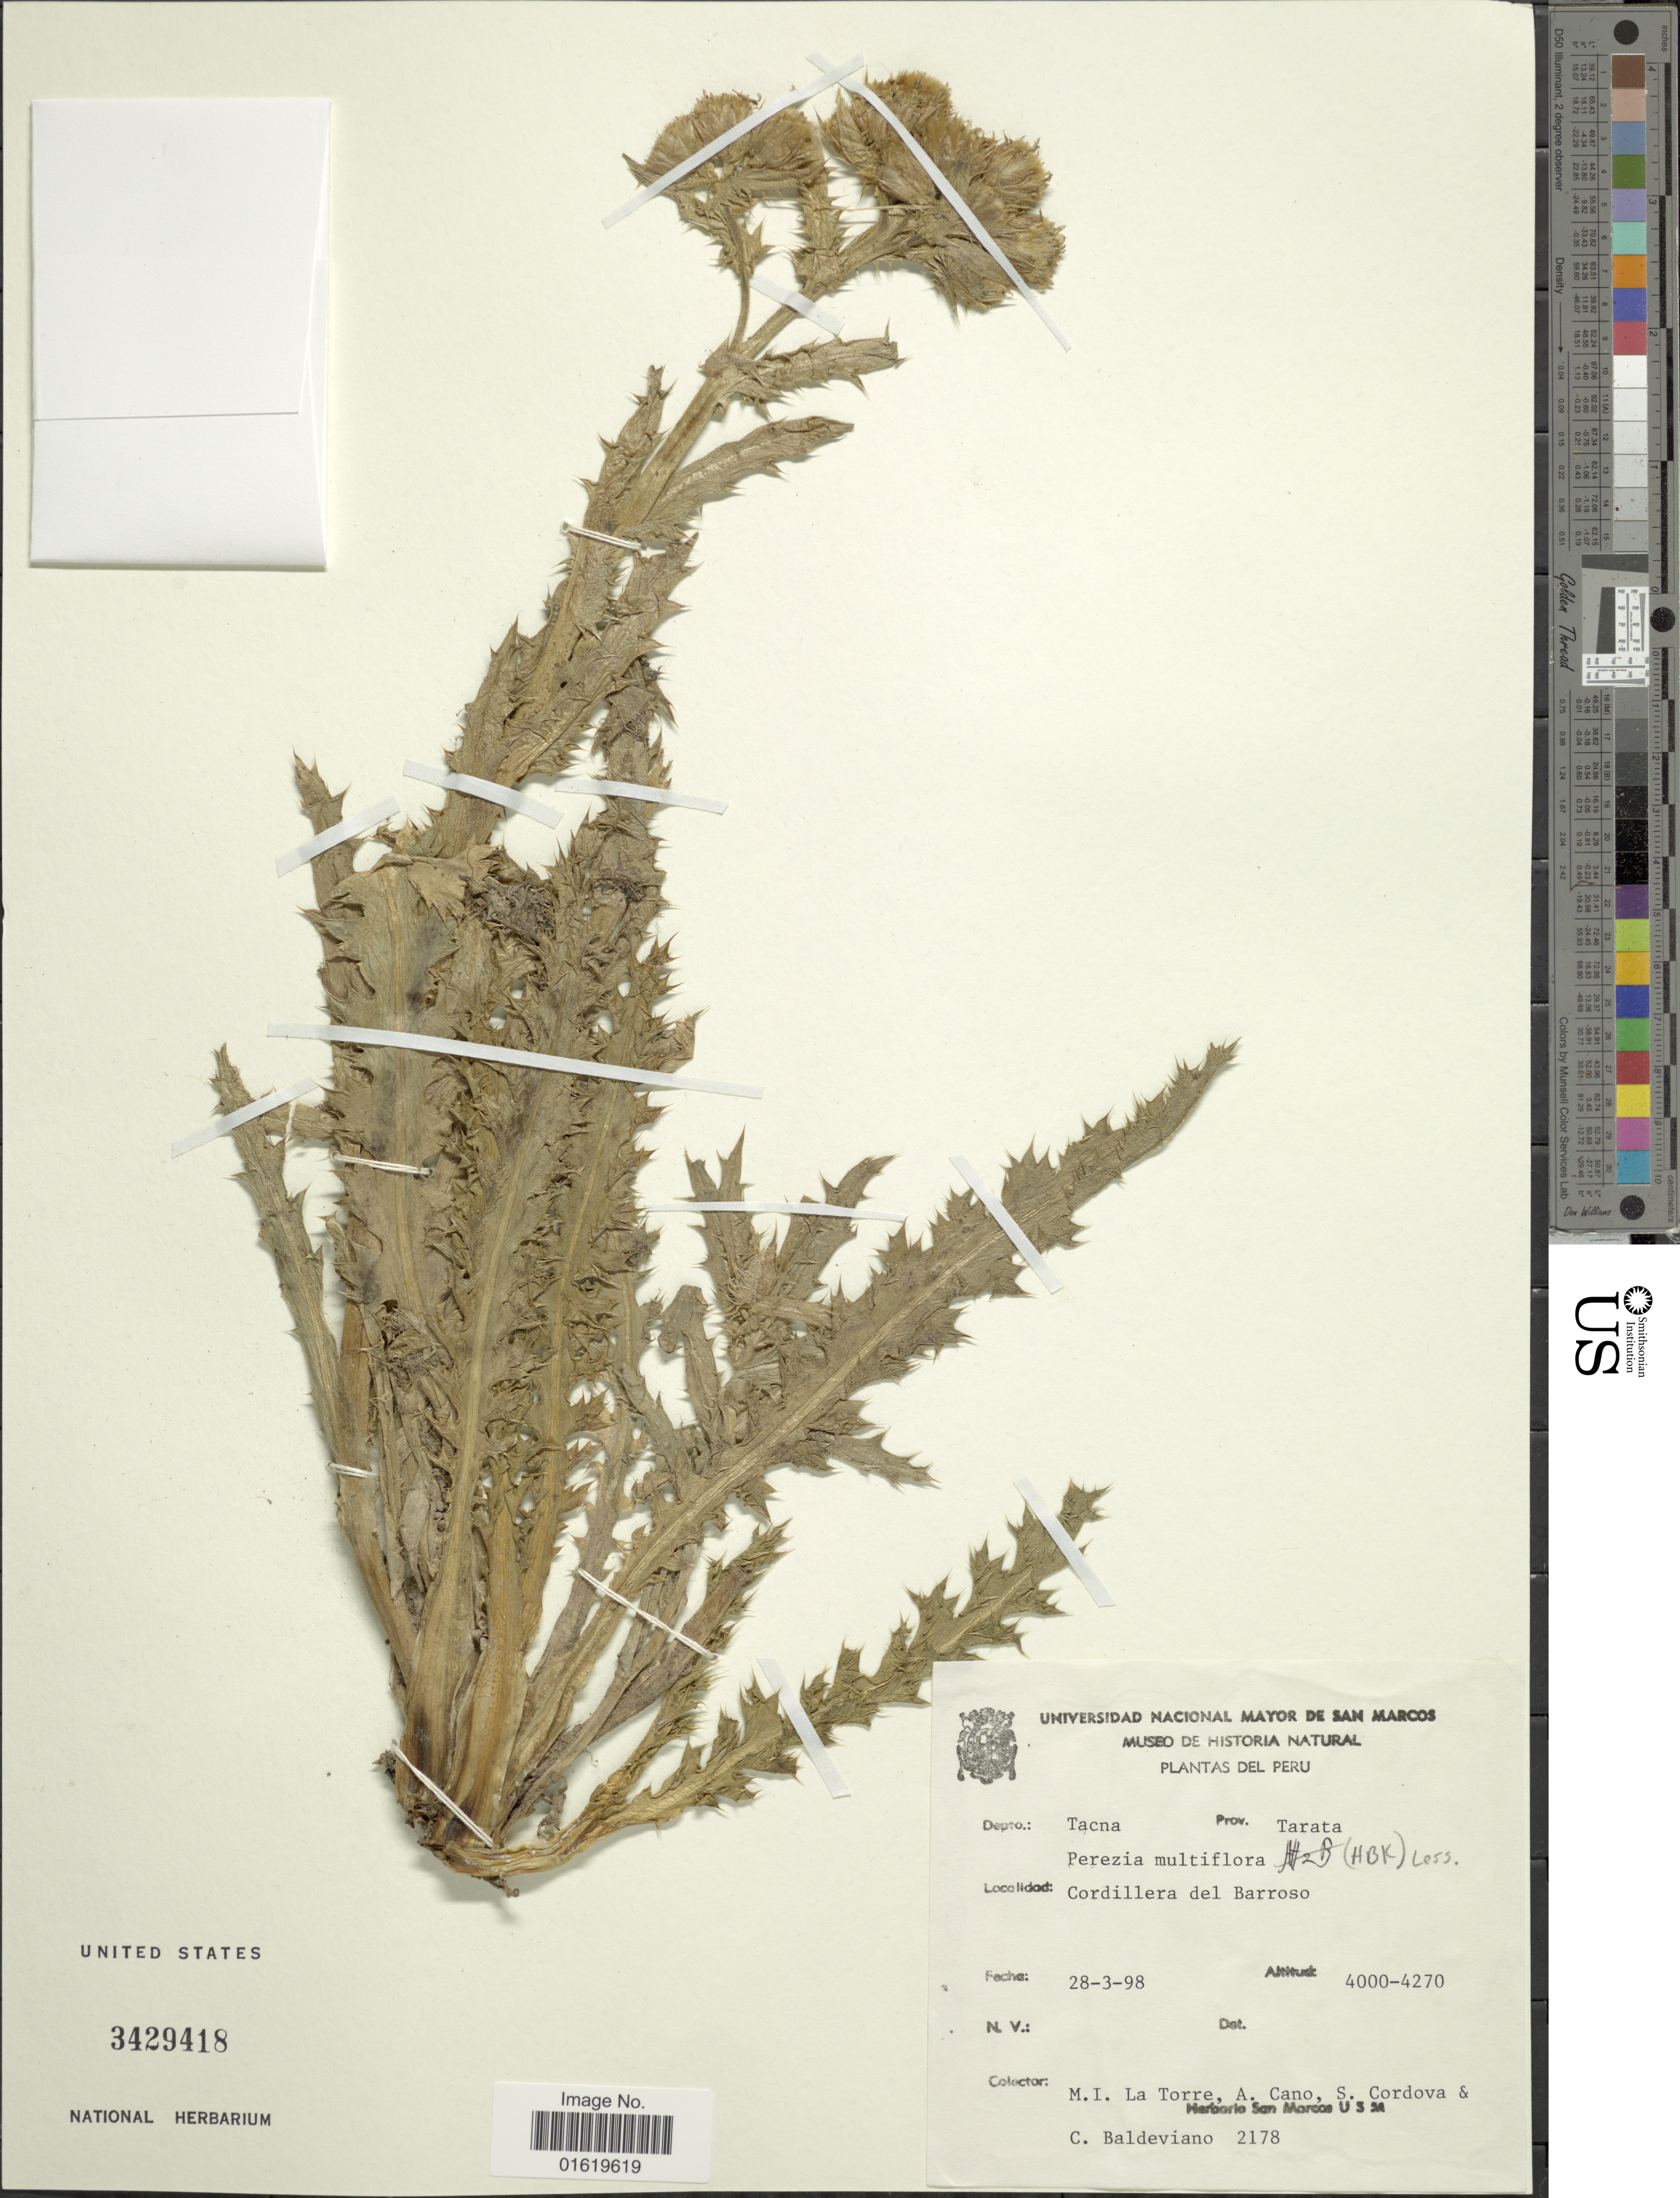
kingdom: Plantae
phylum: Tracheophyta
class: Magnoliopsida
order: Asterales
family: Asteraceae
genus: Perezia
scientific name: Perezia multiflora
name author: Less.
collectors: M. Torre, A. Cano, S. Cordova & C. Baldeviano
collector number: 2178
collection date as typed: Transcribed d/m/y: 28/3/98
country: Peru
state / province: Tacna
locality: Depto.: Tacna. Prov. Tarata. Cordillera del Barroso.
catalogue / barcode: US 3429418